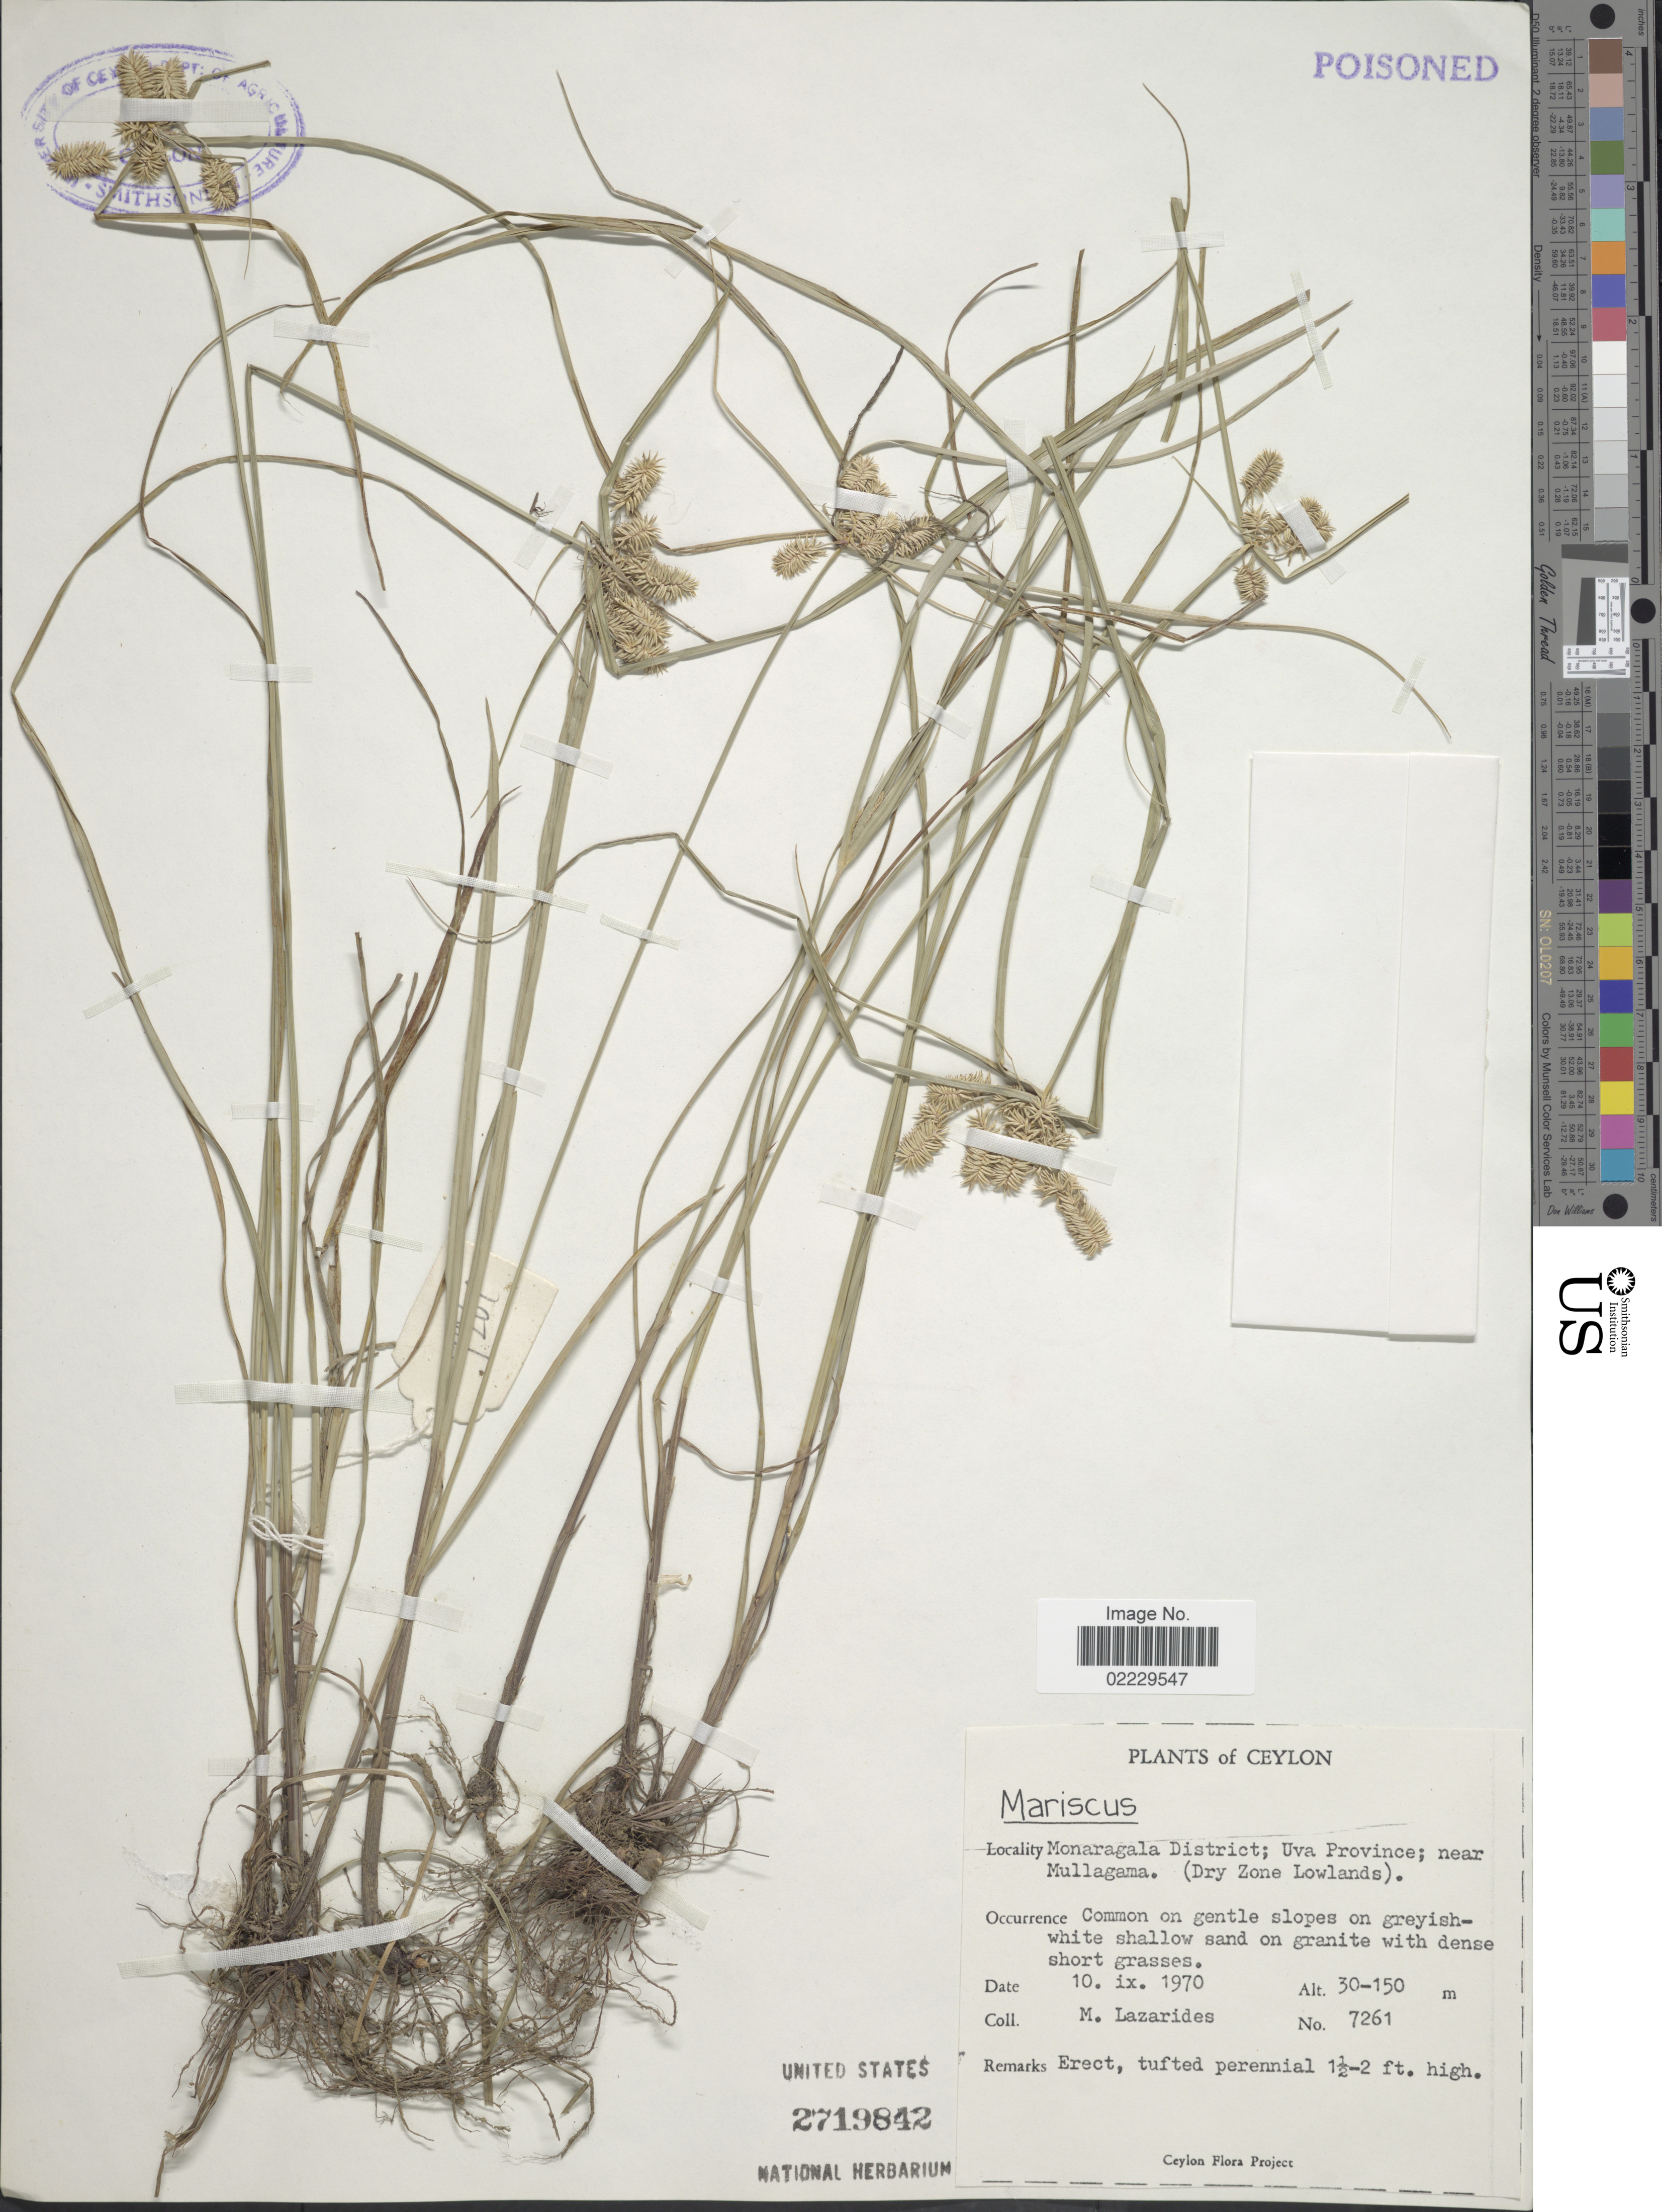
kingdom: Plantae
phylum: Tracheophyta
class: Liliopsida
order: Poales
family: Cyperaceae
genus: Cyperus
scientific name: Cyperus paniceus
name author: (Rottb.) Boeckeler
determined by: Strong, Mark T., (BOT), Smithsonian Institution - National Museum of Natural History (UNITED STATES)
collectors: M. Lazarides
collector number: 7261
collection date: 1970-09-10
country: Sri Lanka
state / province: Uva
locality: Monaragala District; near Mullagama (Dry Zone Lowlands)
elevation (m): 30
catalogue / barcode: US 2719842